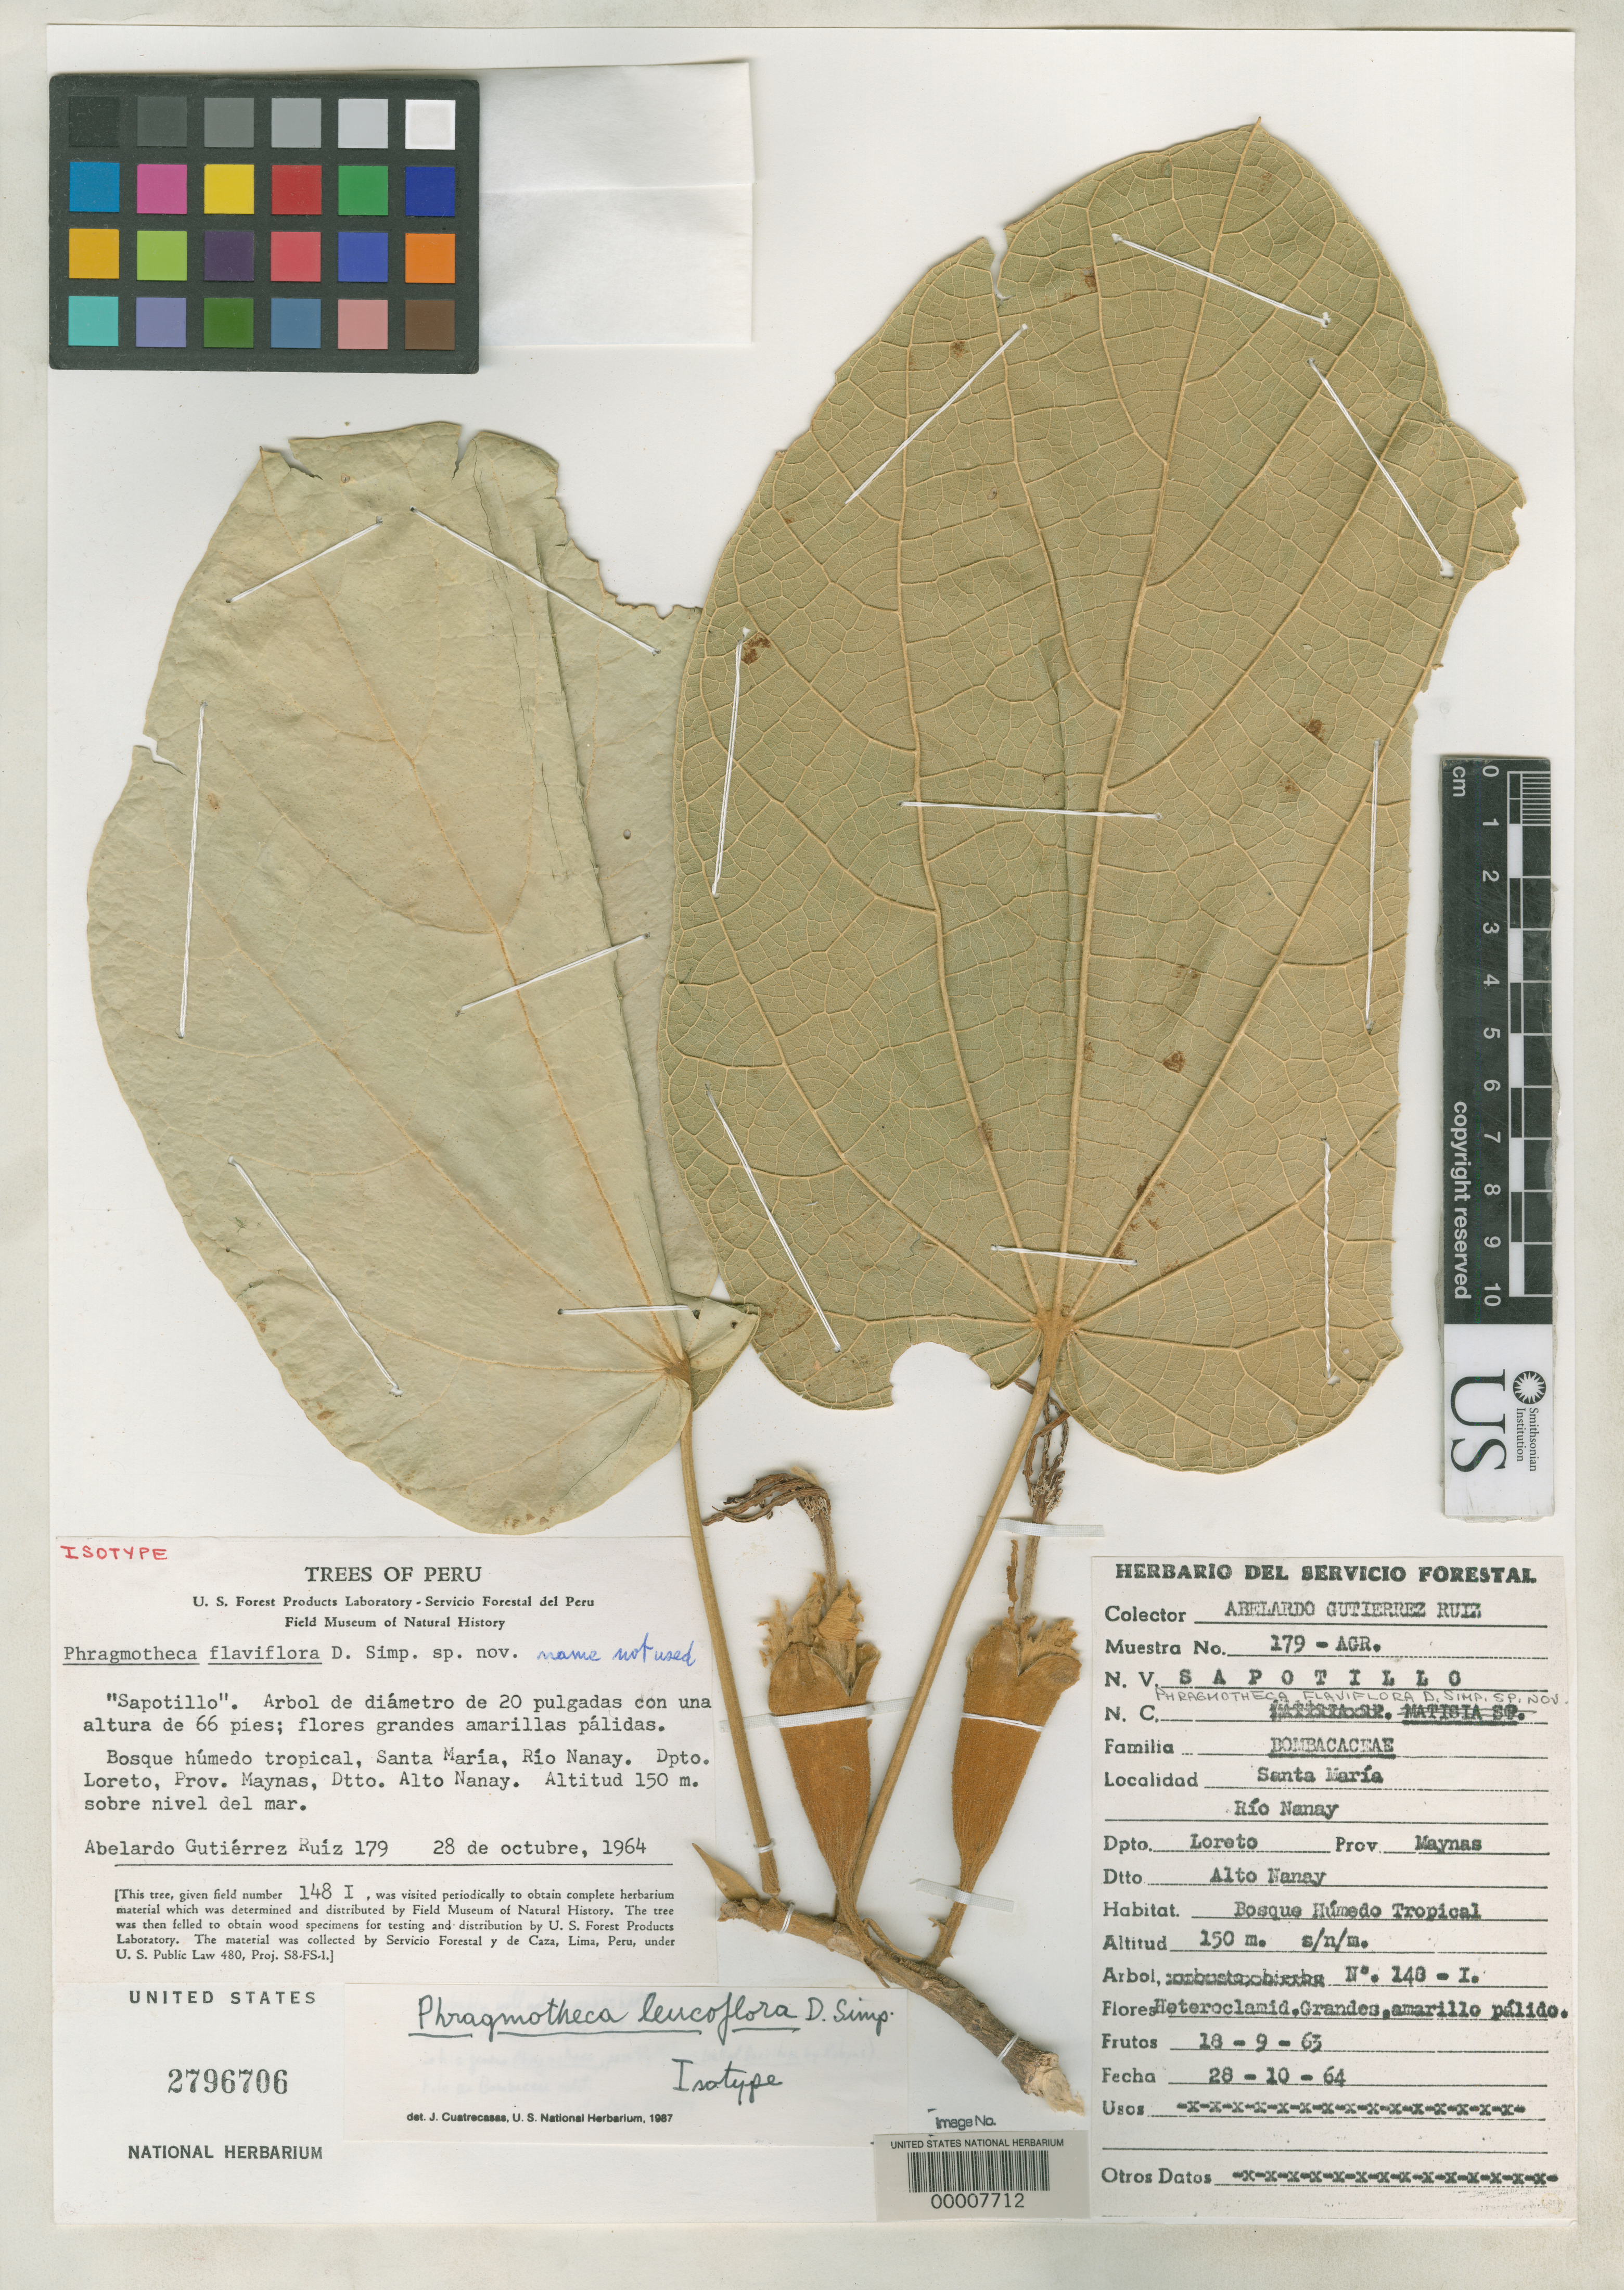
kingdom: Plantae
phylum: Tracheophyta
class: Magnoliopsida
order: Malvales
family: Malvaceae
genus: Phragmotheca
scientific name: Phragmotheca leucoflora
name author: D.R. Simpson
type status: Isotype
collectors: A. Gutiérrez Ruíz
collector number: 179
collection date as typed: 28 Oct 1964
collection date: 1964-10-28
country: Peru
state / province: Loreto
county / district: Maynas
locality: Santa Maria, Rio Nanay.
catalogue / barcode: US 2796706